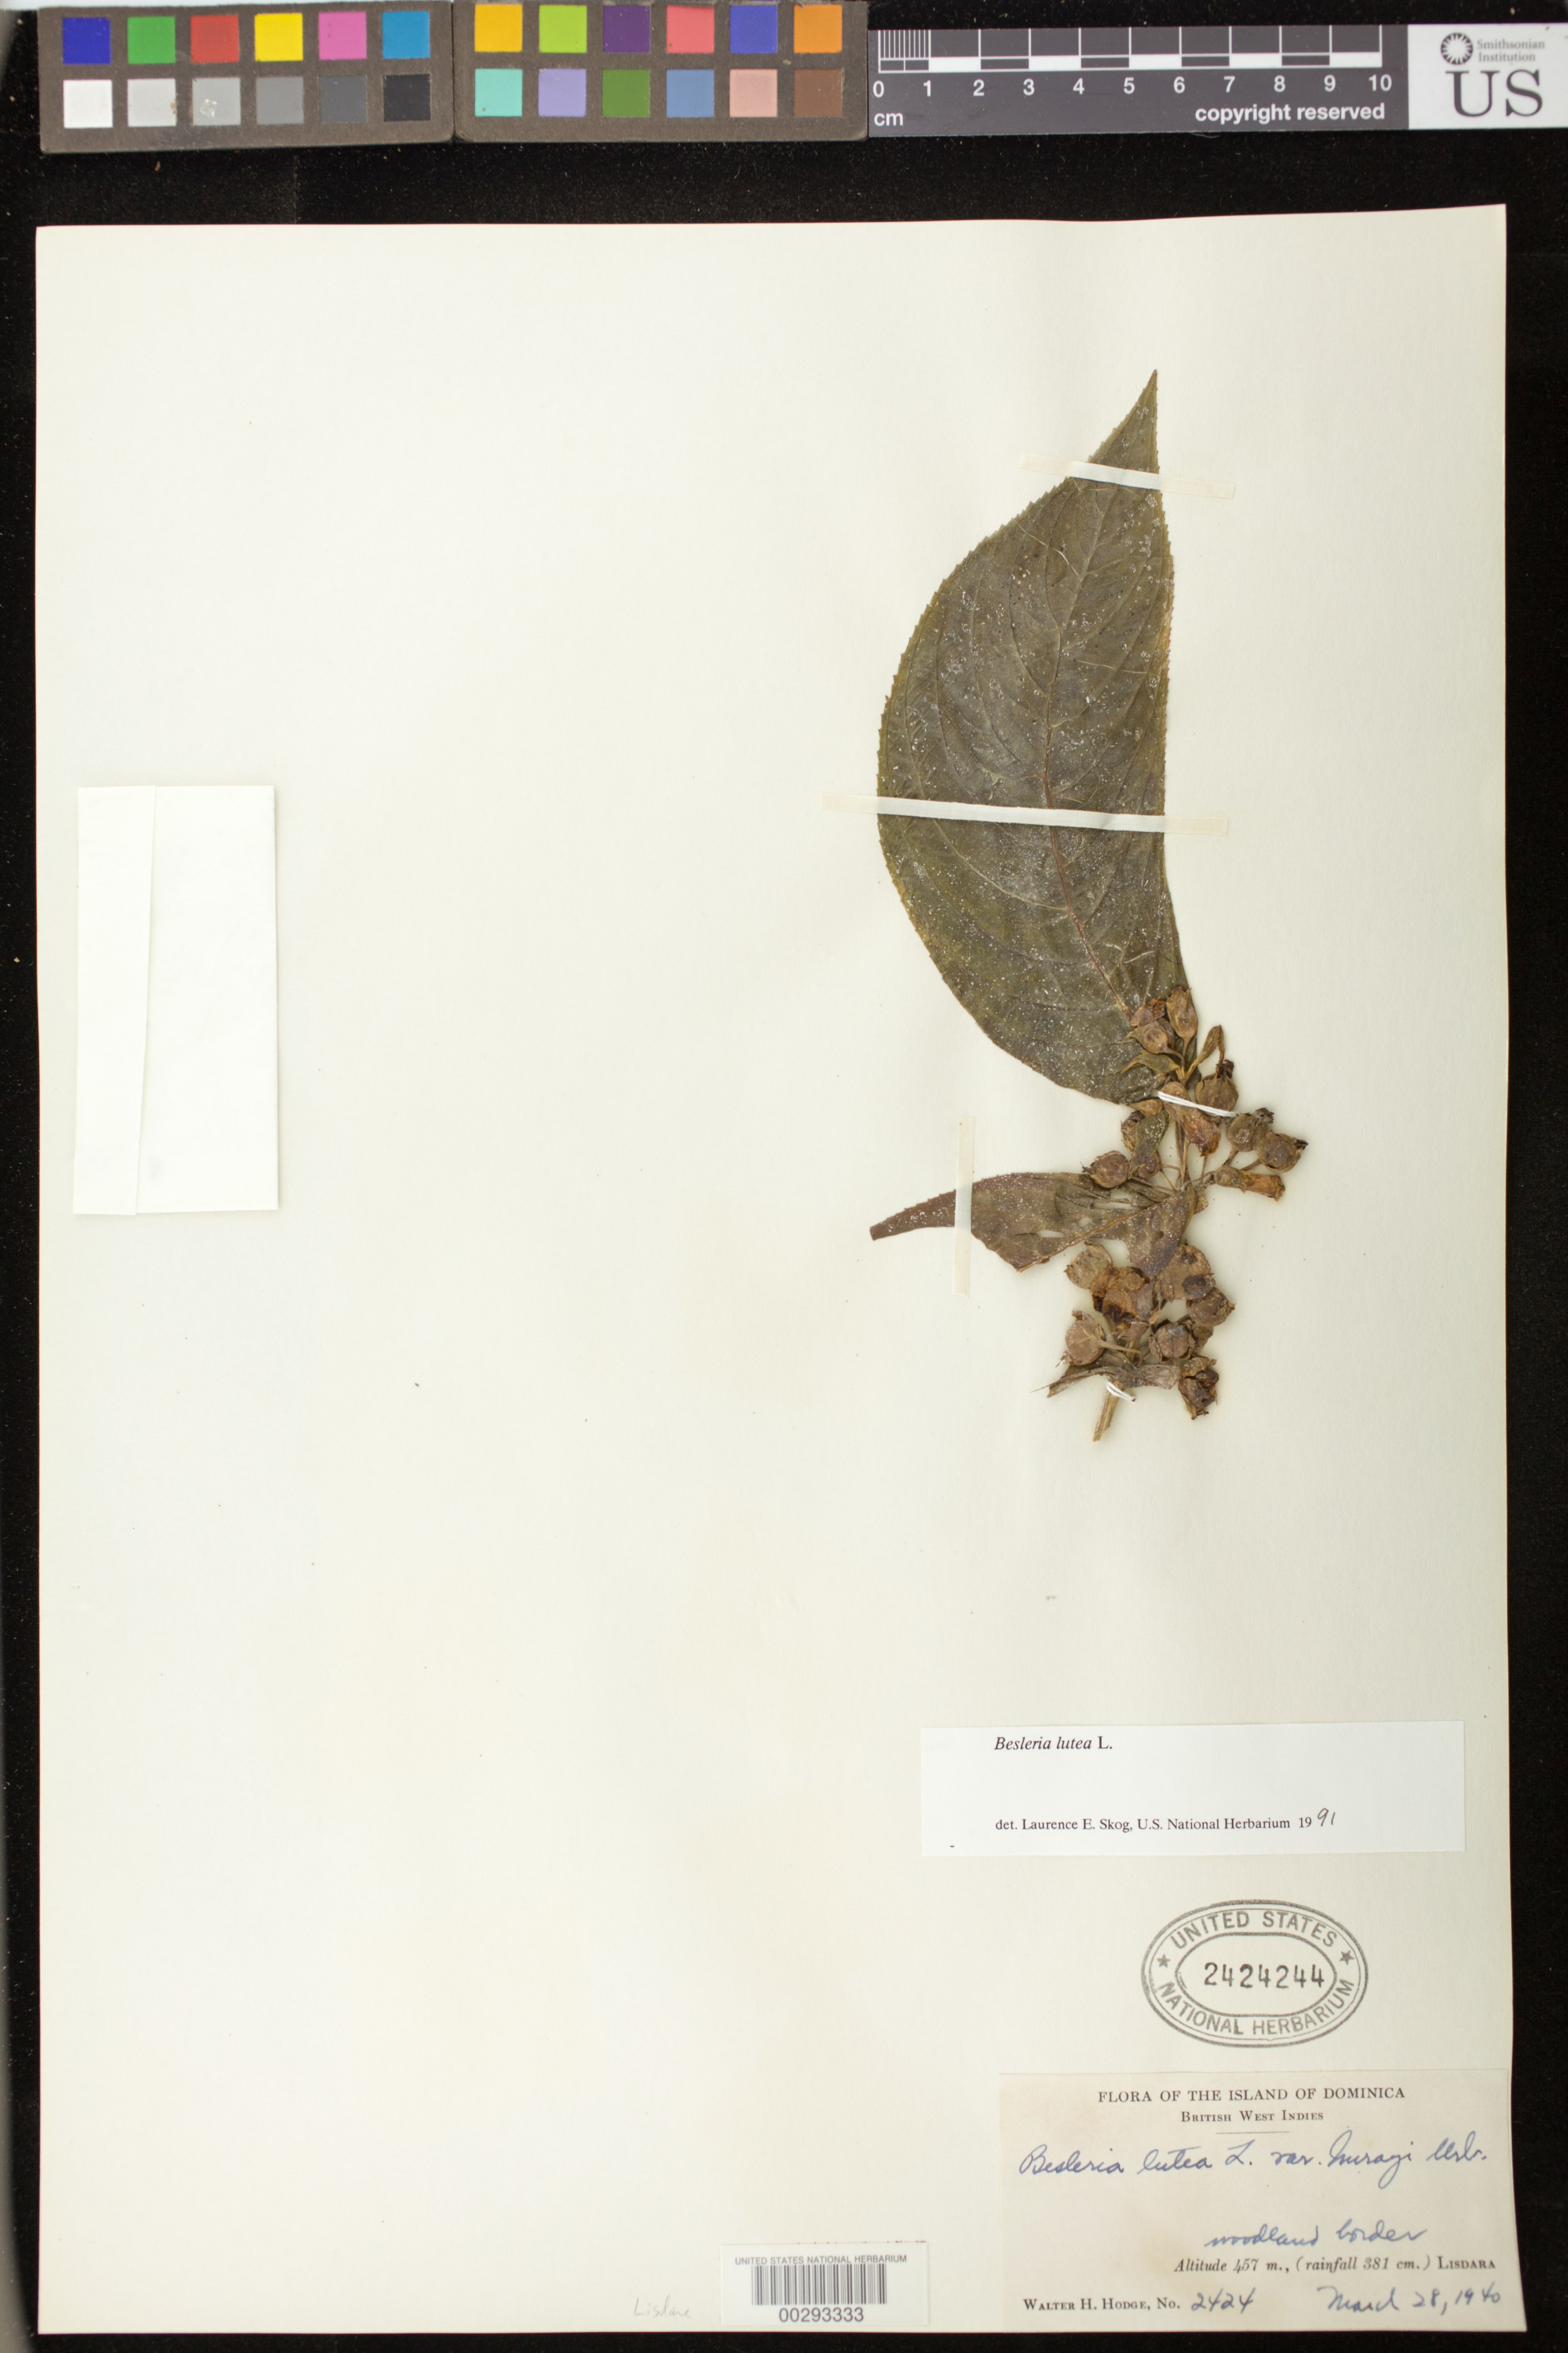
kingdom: Plantae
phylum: Tracheophyta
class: Magnoliopsida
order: Lamiales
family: Gesneriaceae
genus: Besleria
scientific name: Besleria lutea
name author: L.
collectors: W. Hodge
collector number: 2424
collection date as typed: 28 Mar 1940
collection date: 1940-03-28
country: Dominica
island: Dominica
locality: Lisdara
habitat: Woodland border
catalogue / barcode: US 2424244